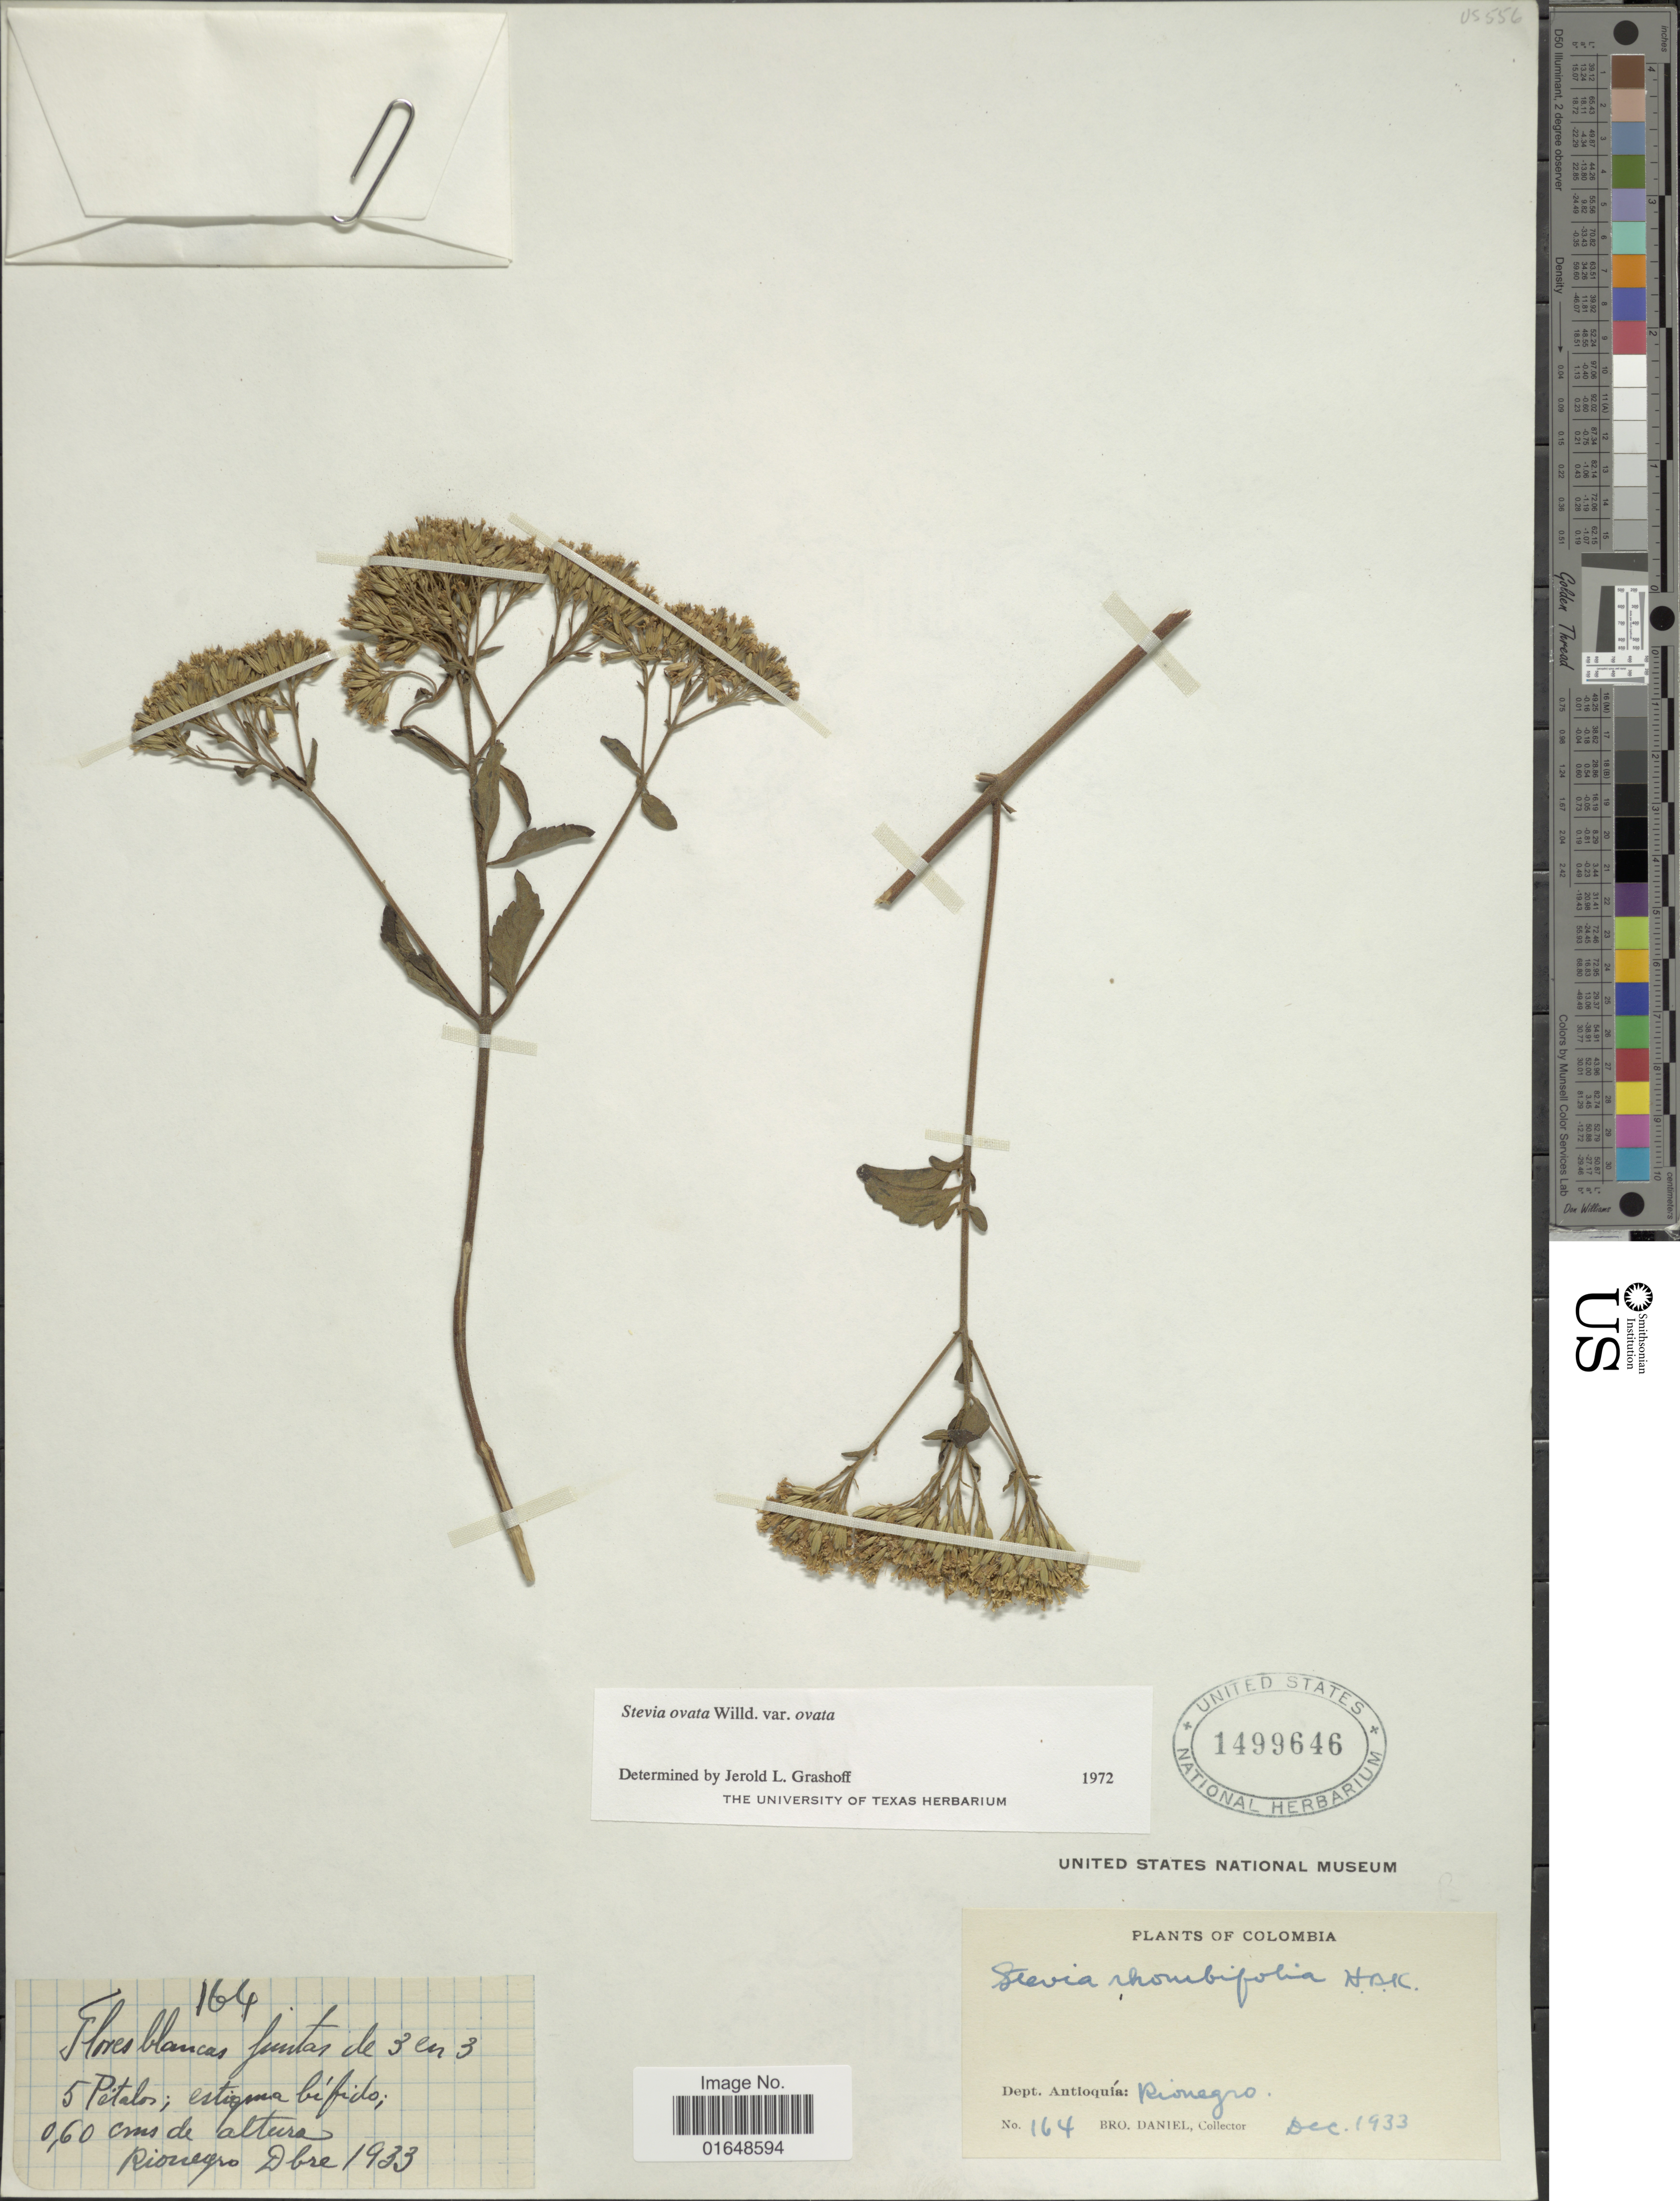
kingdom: Plantae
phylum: Tracheophyta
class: Magnoliopsida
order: Asterales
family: Asteraceae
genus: Stevia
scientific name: Stevia ovata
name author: Willd.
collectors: Bro. Daniel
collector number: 164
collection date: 1933-12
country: Colombia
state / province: Antioquia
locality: Dept. Antioquiá: Rionegro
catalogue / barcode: US 1499646